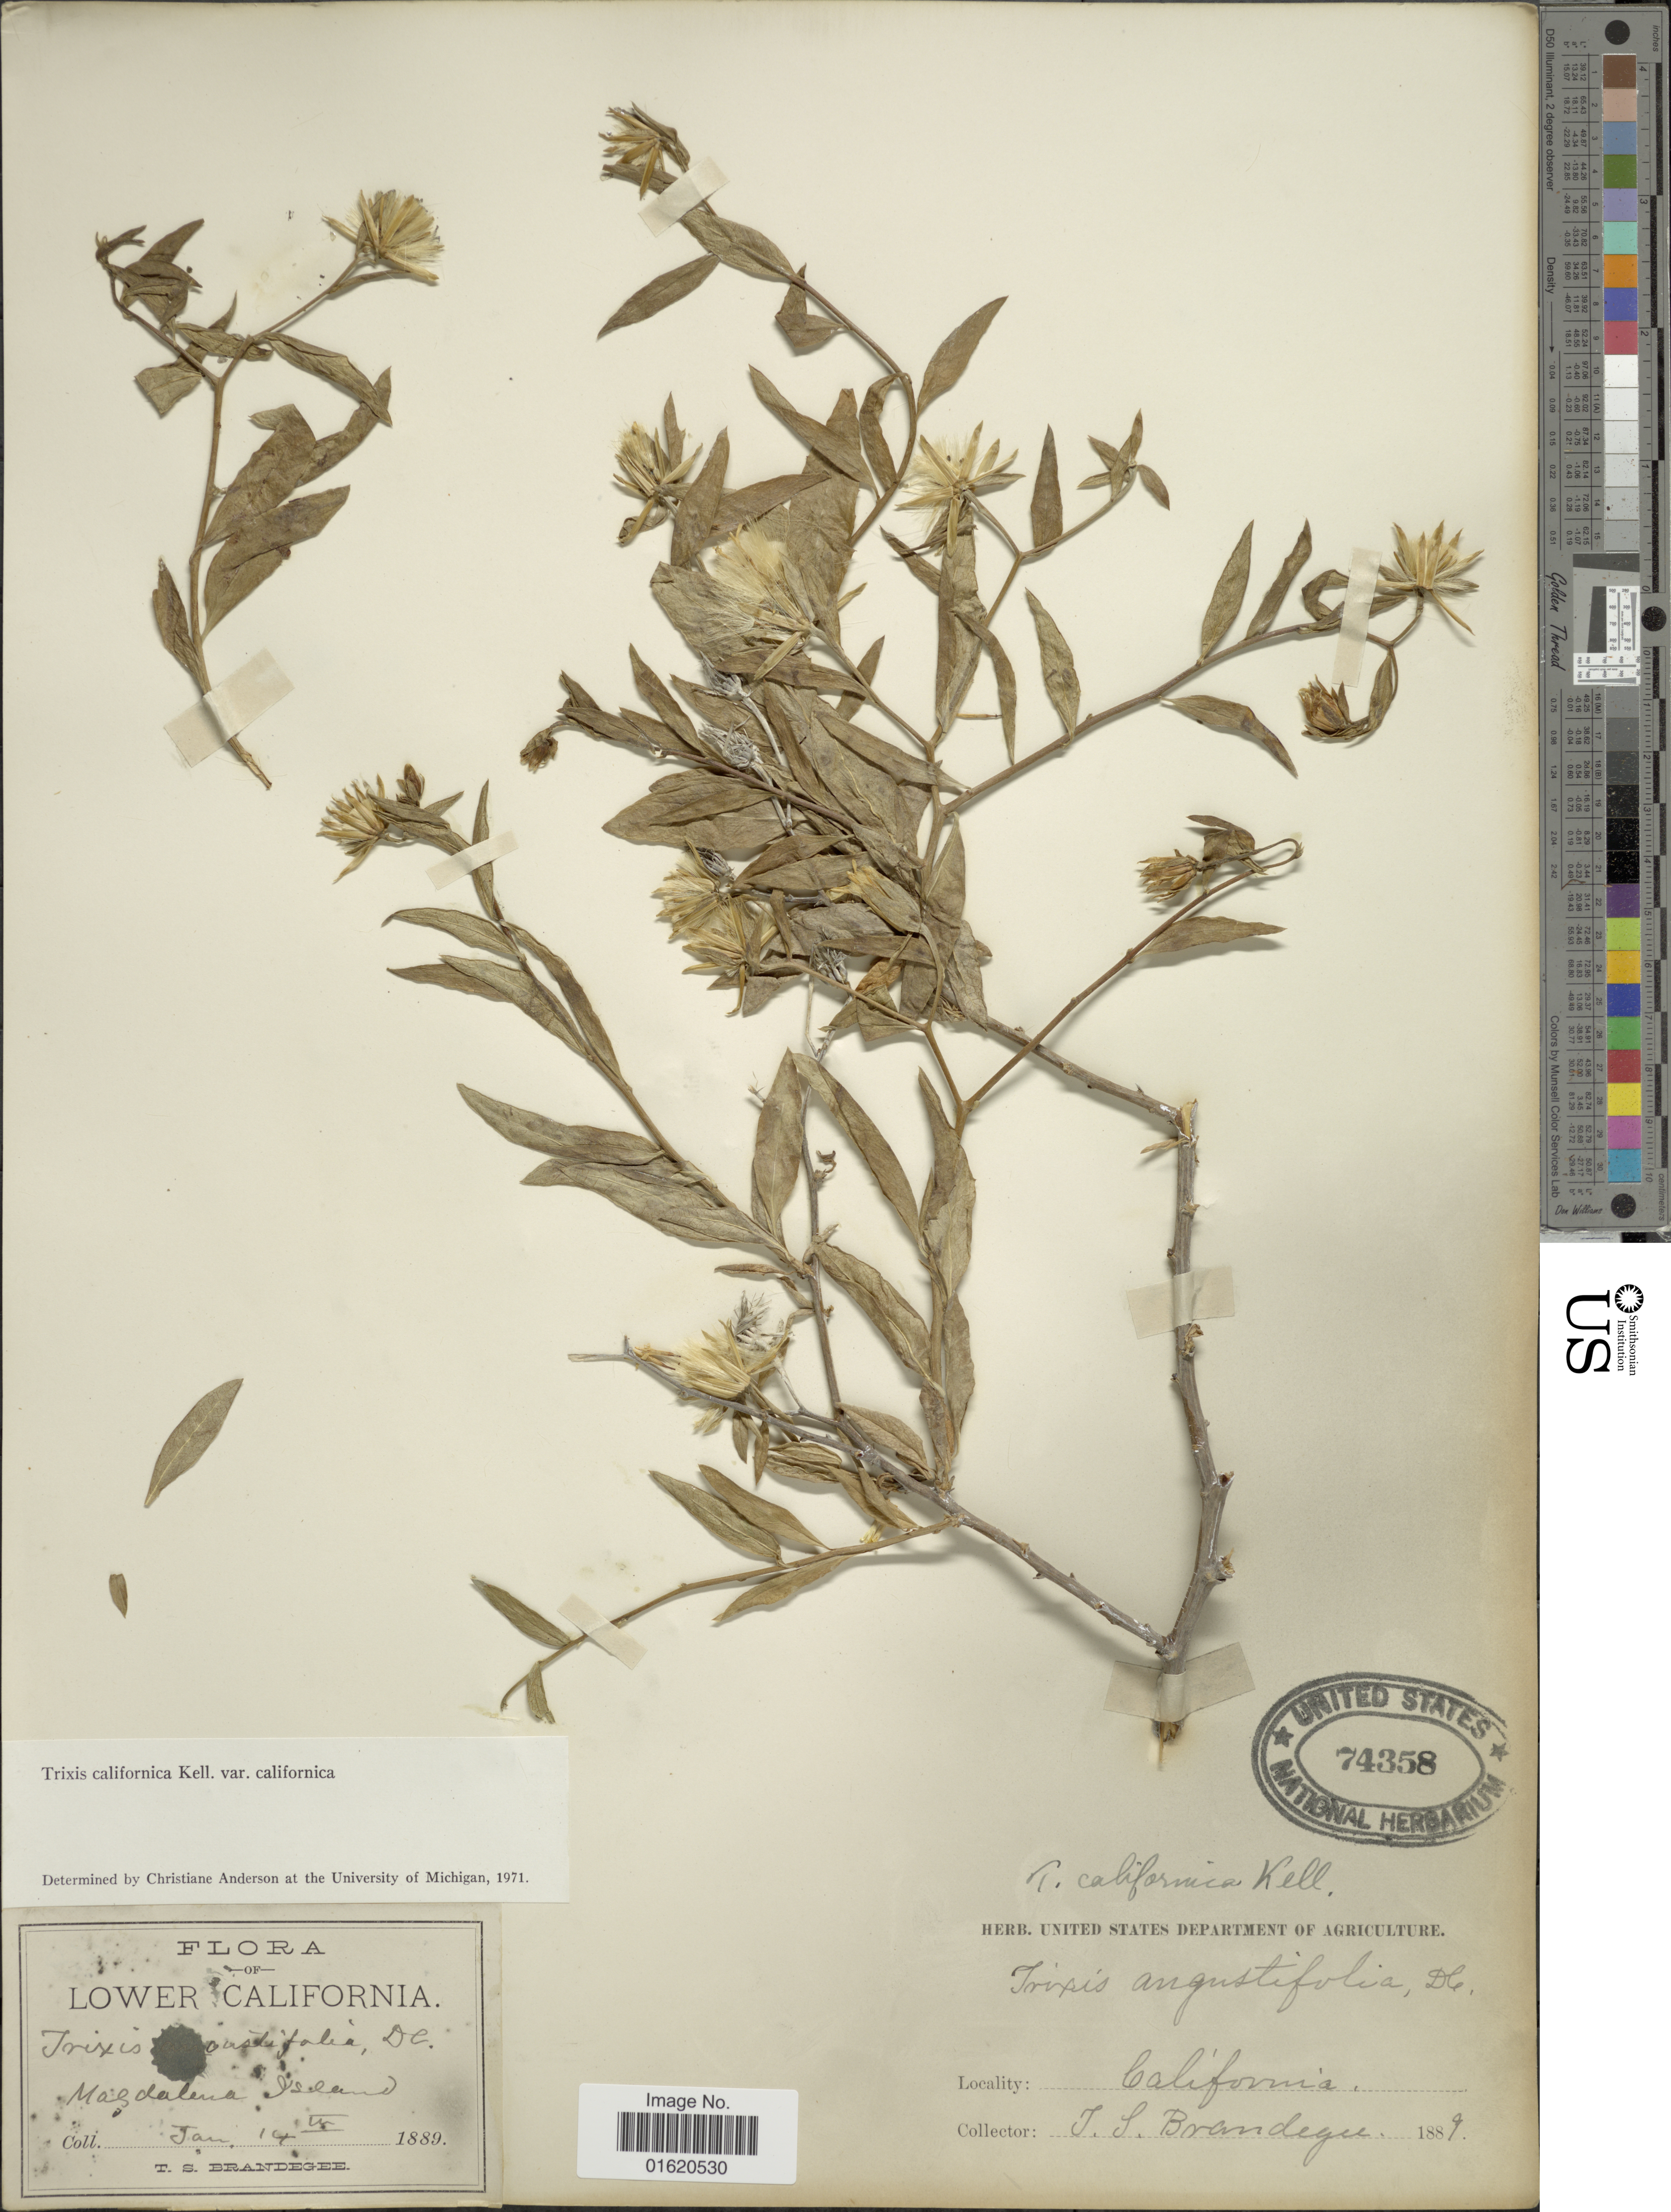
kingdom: Plantae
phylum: Tracheophyta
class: Magnoliopsida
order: Asterales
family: Asteraceae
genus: Trixis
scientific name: Trixis californica var. californica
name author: Kellogg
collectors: T. S. Brandegee (herbarium)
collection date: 1889-01-14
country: Mexico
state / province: Baja California Sur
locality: Magdalena Island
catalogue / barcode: US 74358